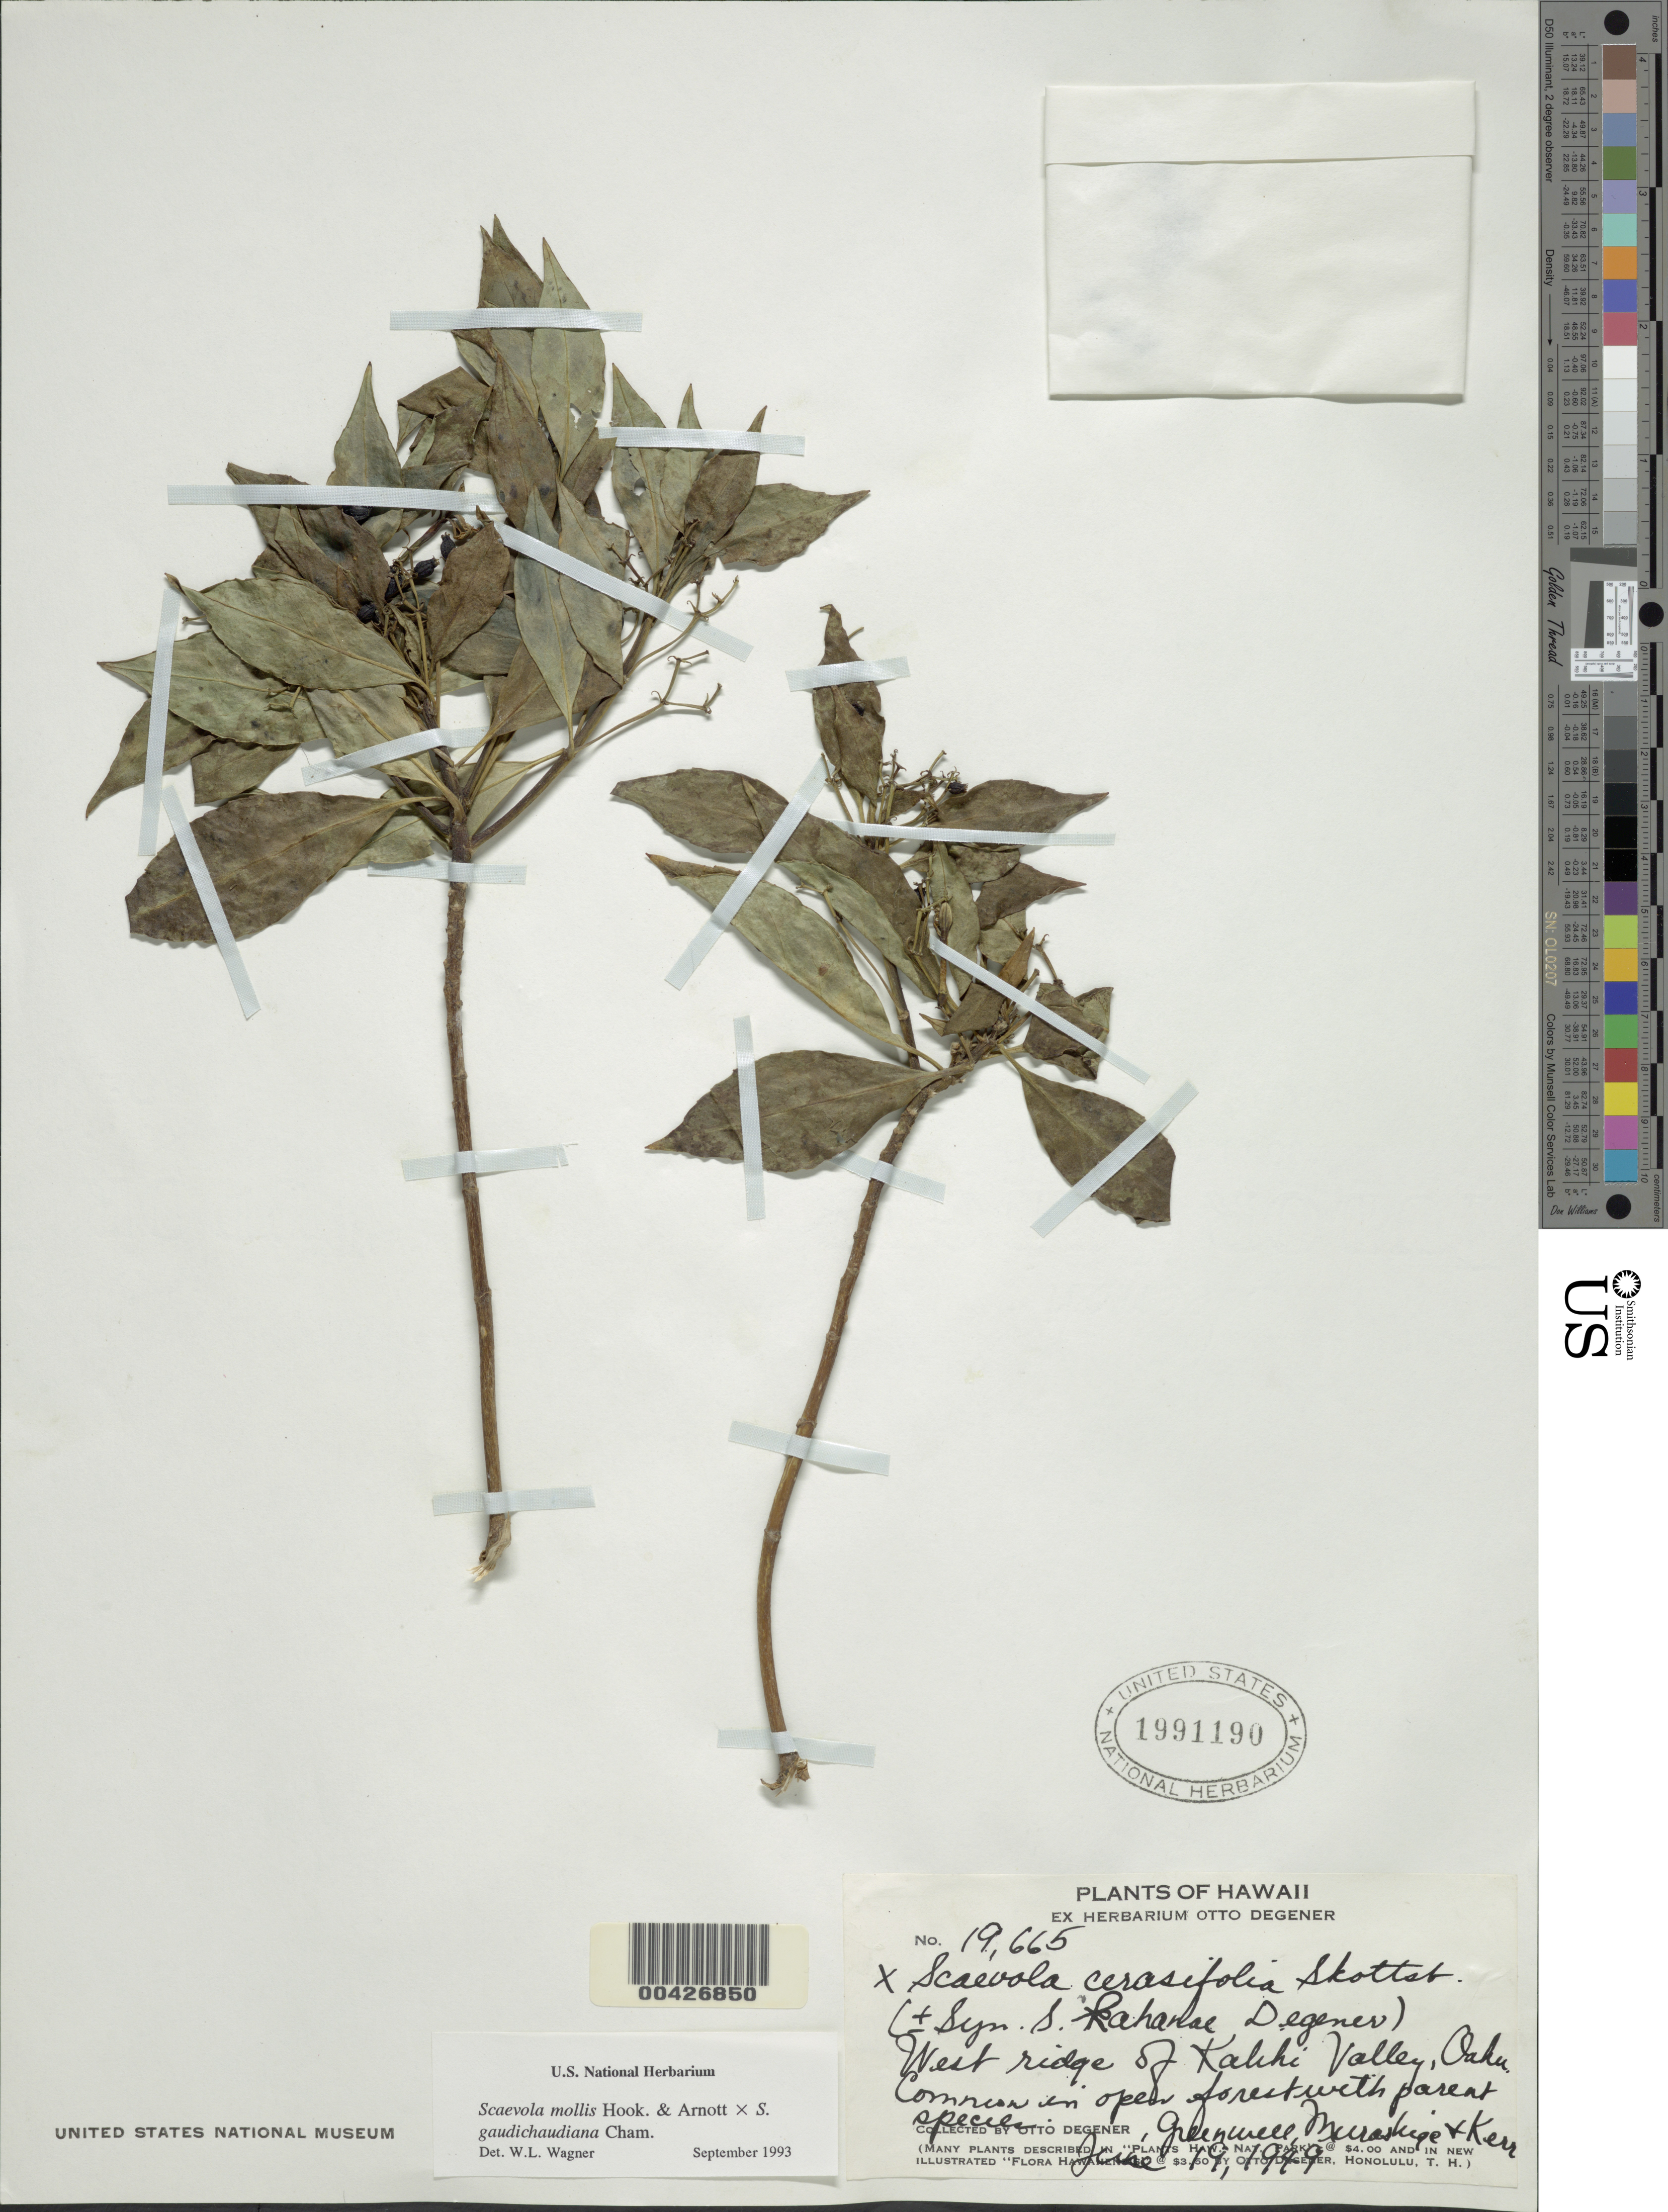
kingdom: Plantae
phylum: Tracheophyta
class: Magnoliopsida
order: Asterales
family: Goodeniaceae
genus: Scaevola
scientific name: Scaevola gaudichaudiana x S. mollis Hook. & Arn.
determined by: Wagner, W. L., (BOT), Smithsonian Institution - National Museum of Natural History (UNITED STATES)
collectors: O. Degener, -. Greenwell, T. Murashige & Kerr, --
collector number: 19665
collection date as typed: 19 Jun 1949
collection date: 1949-06-19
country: United States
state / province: Hawaii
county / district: Honolulu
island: Oahu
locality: West ridge of Kalihi Valley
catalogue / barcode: US 1991190